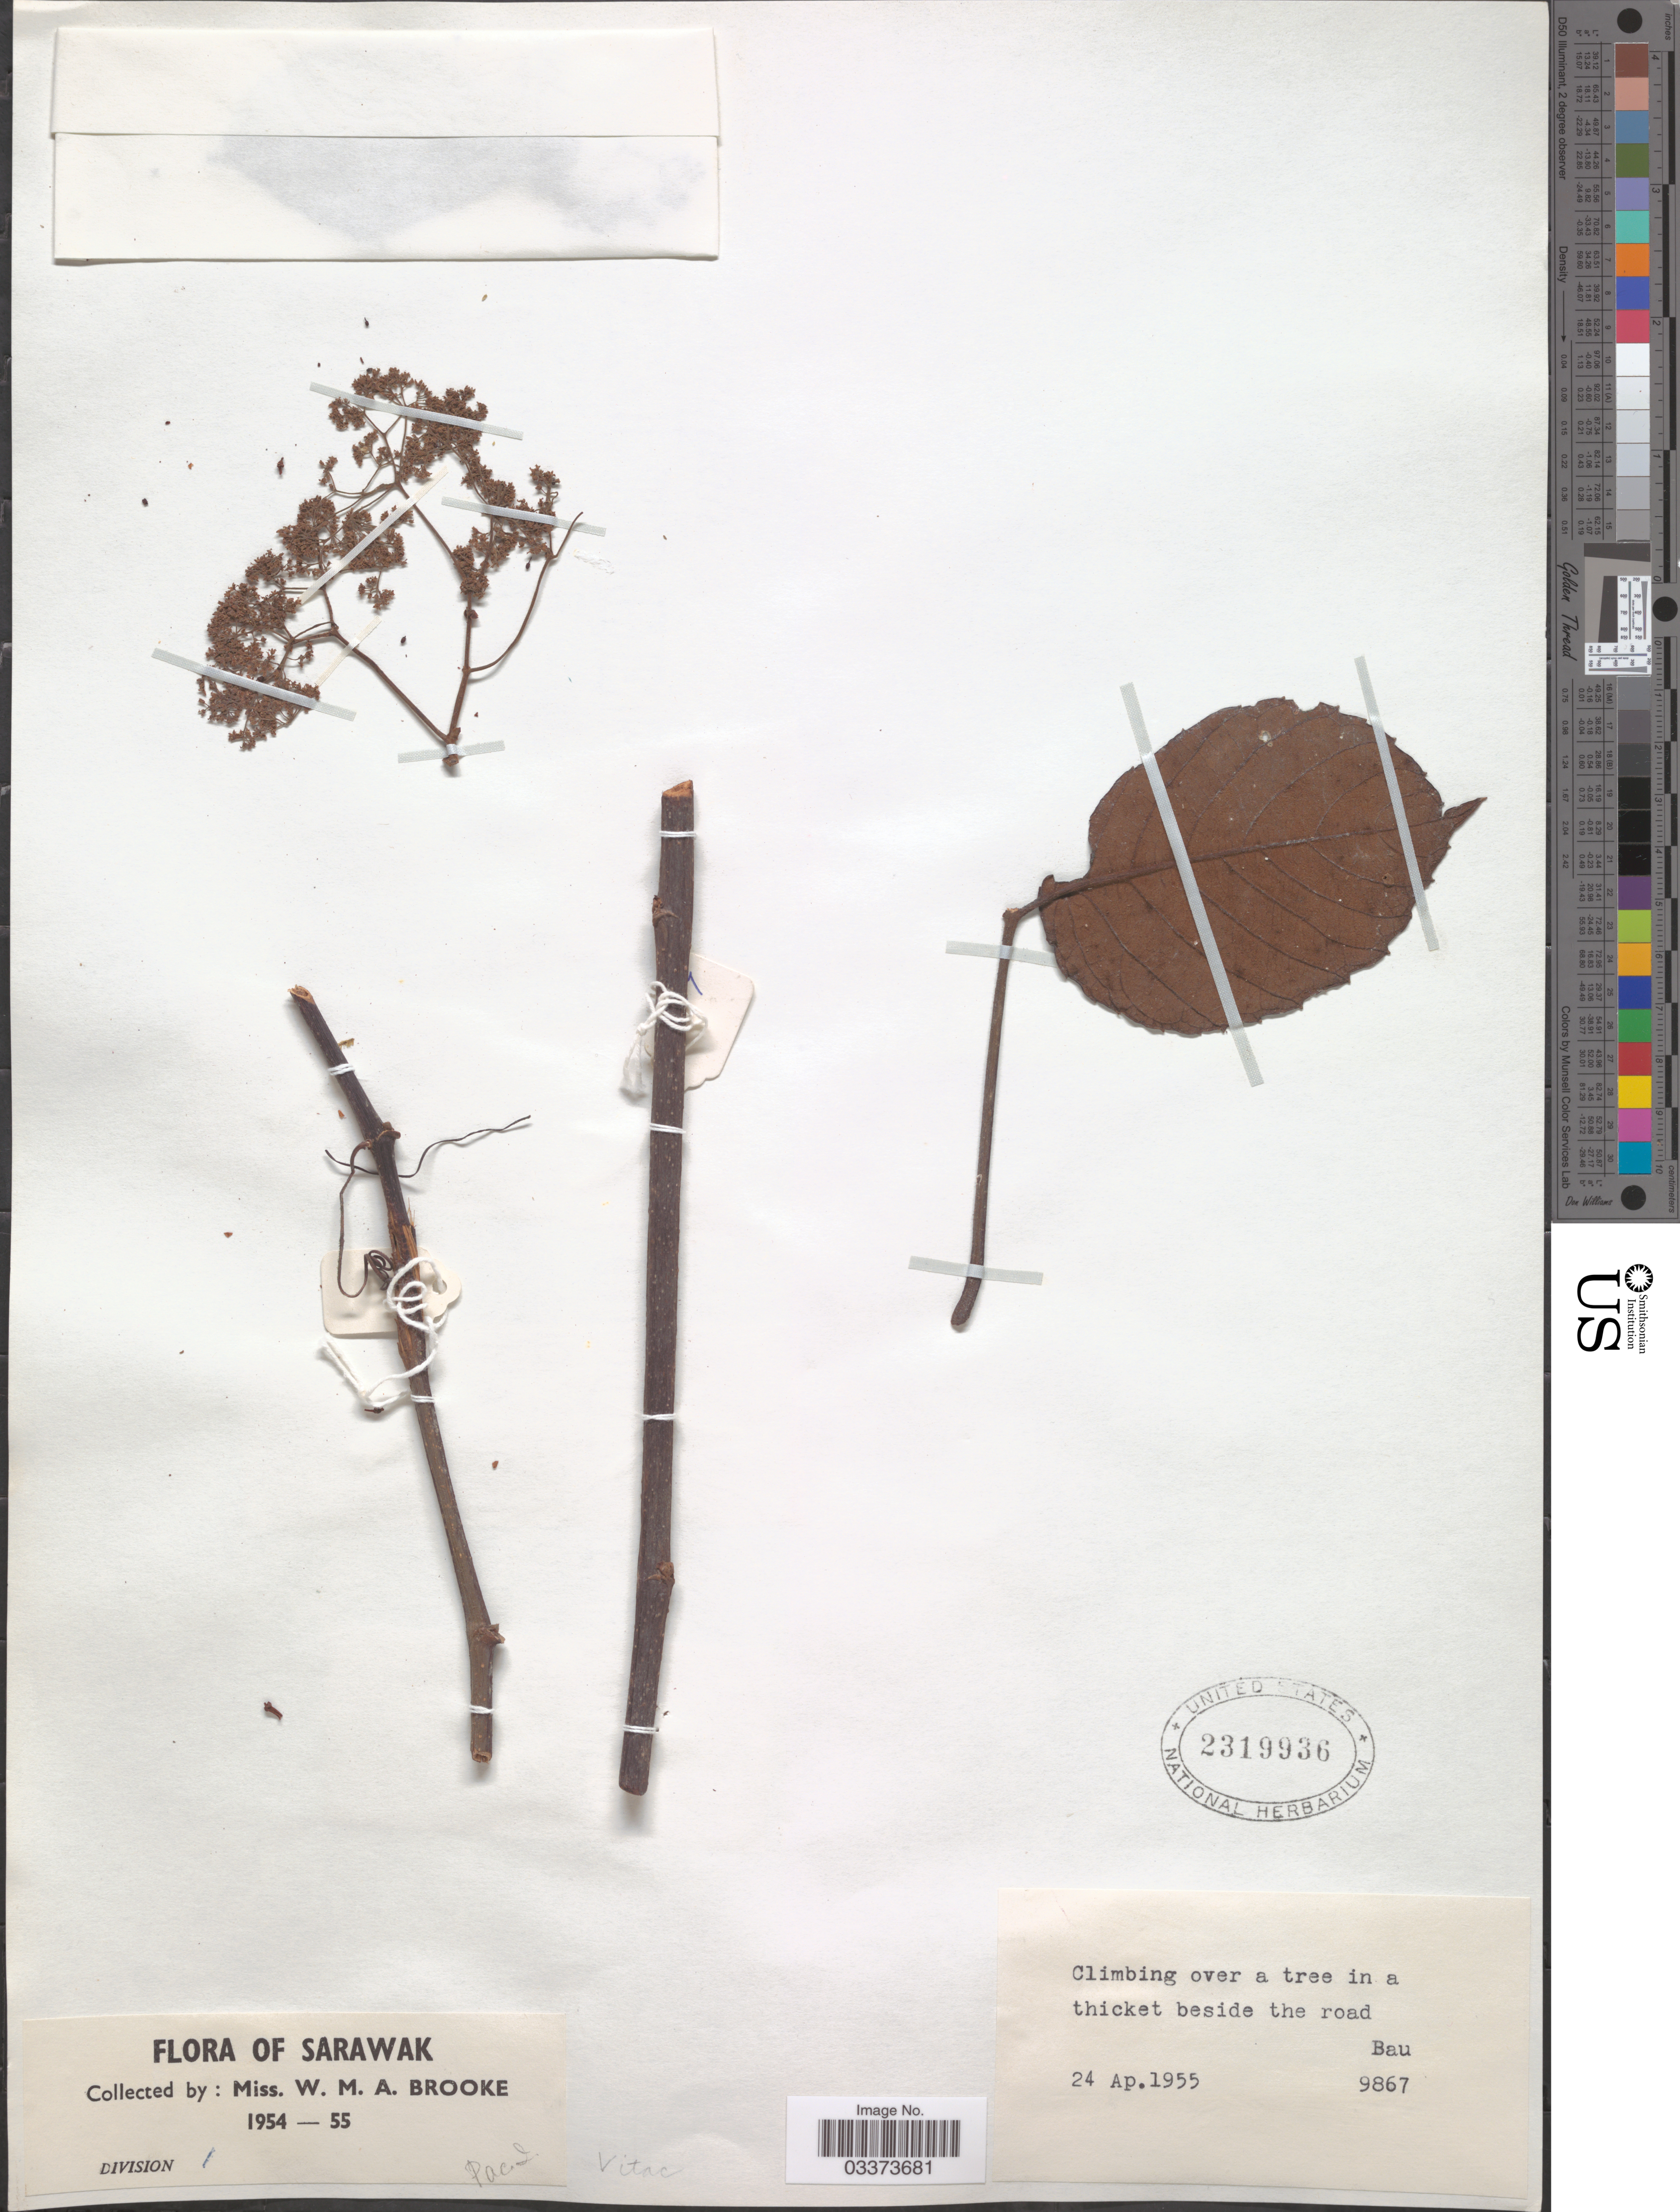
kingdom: Plantae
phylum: Tracheophyta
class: Magnoliopsida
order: Vitales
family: Vitaceae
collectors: W. Brooke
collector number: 9867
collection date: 1955-04-24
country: Malaysia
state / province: Sarawak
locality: Climbing over a tree in a thicket beside the road Bau. Division 1 [unsure placement].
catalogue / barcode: US 2319936